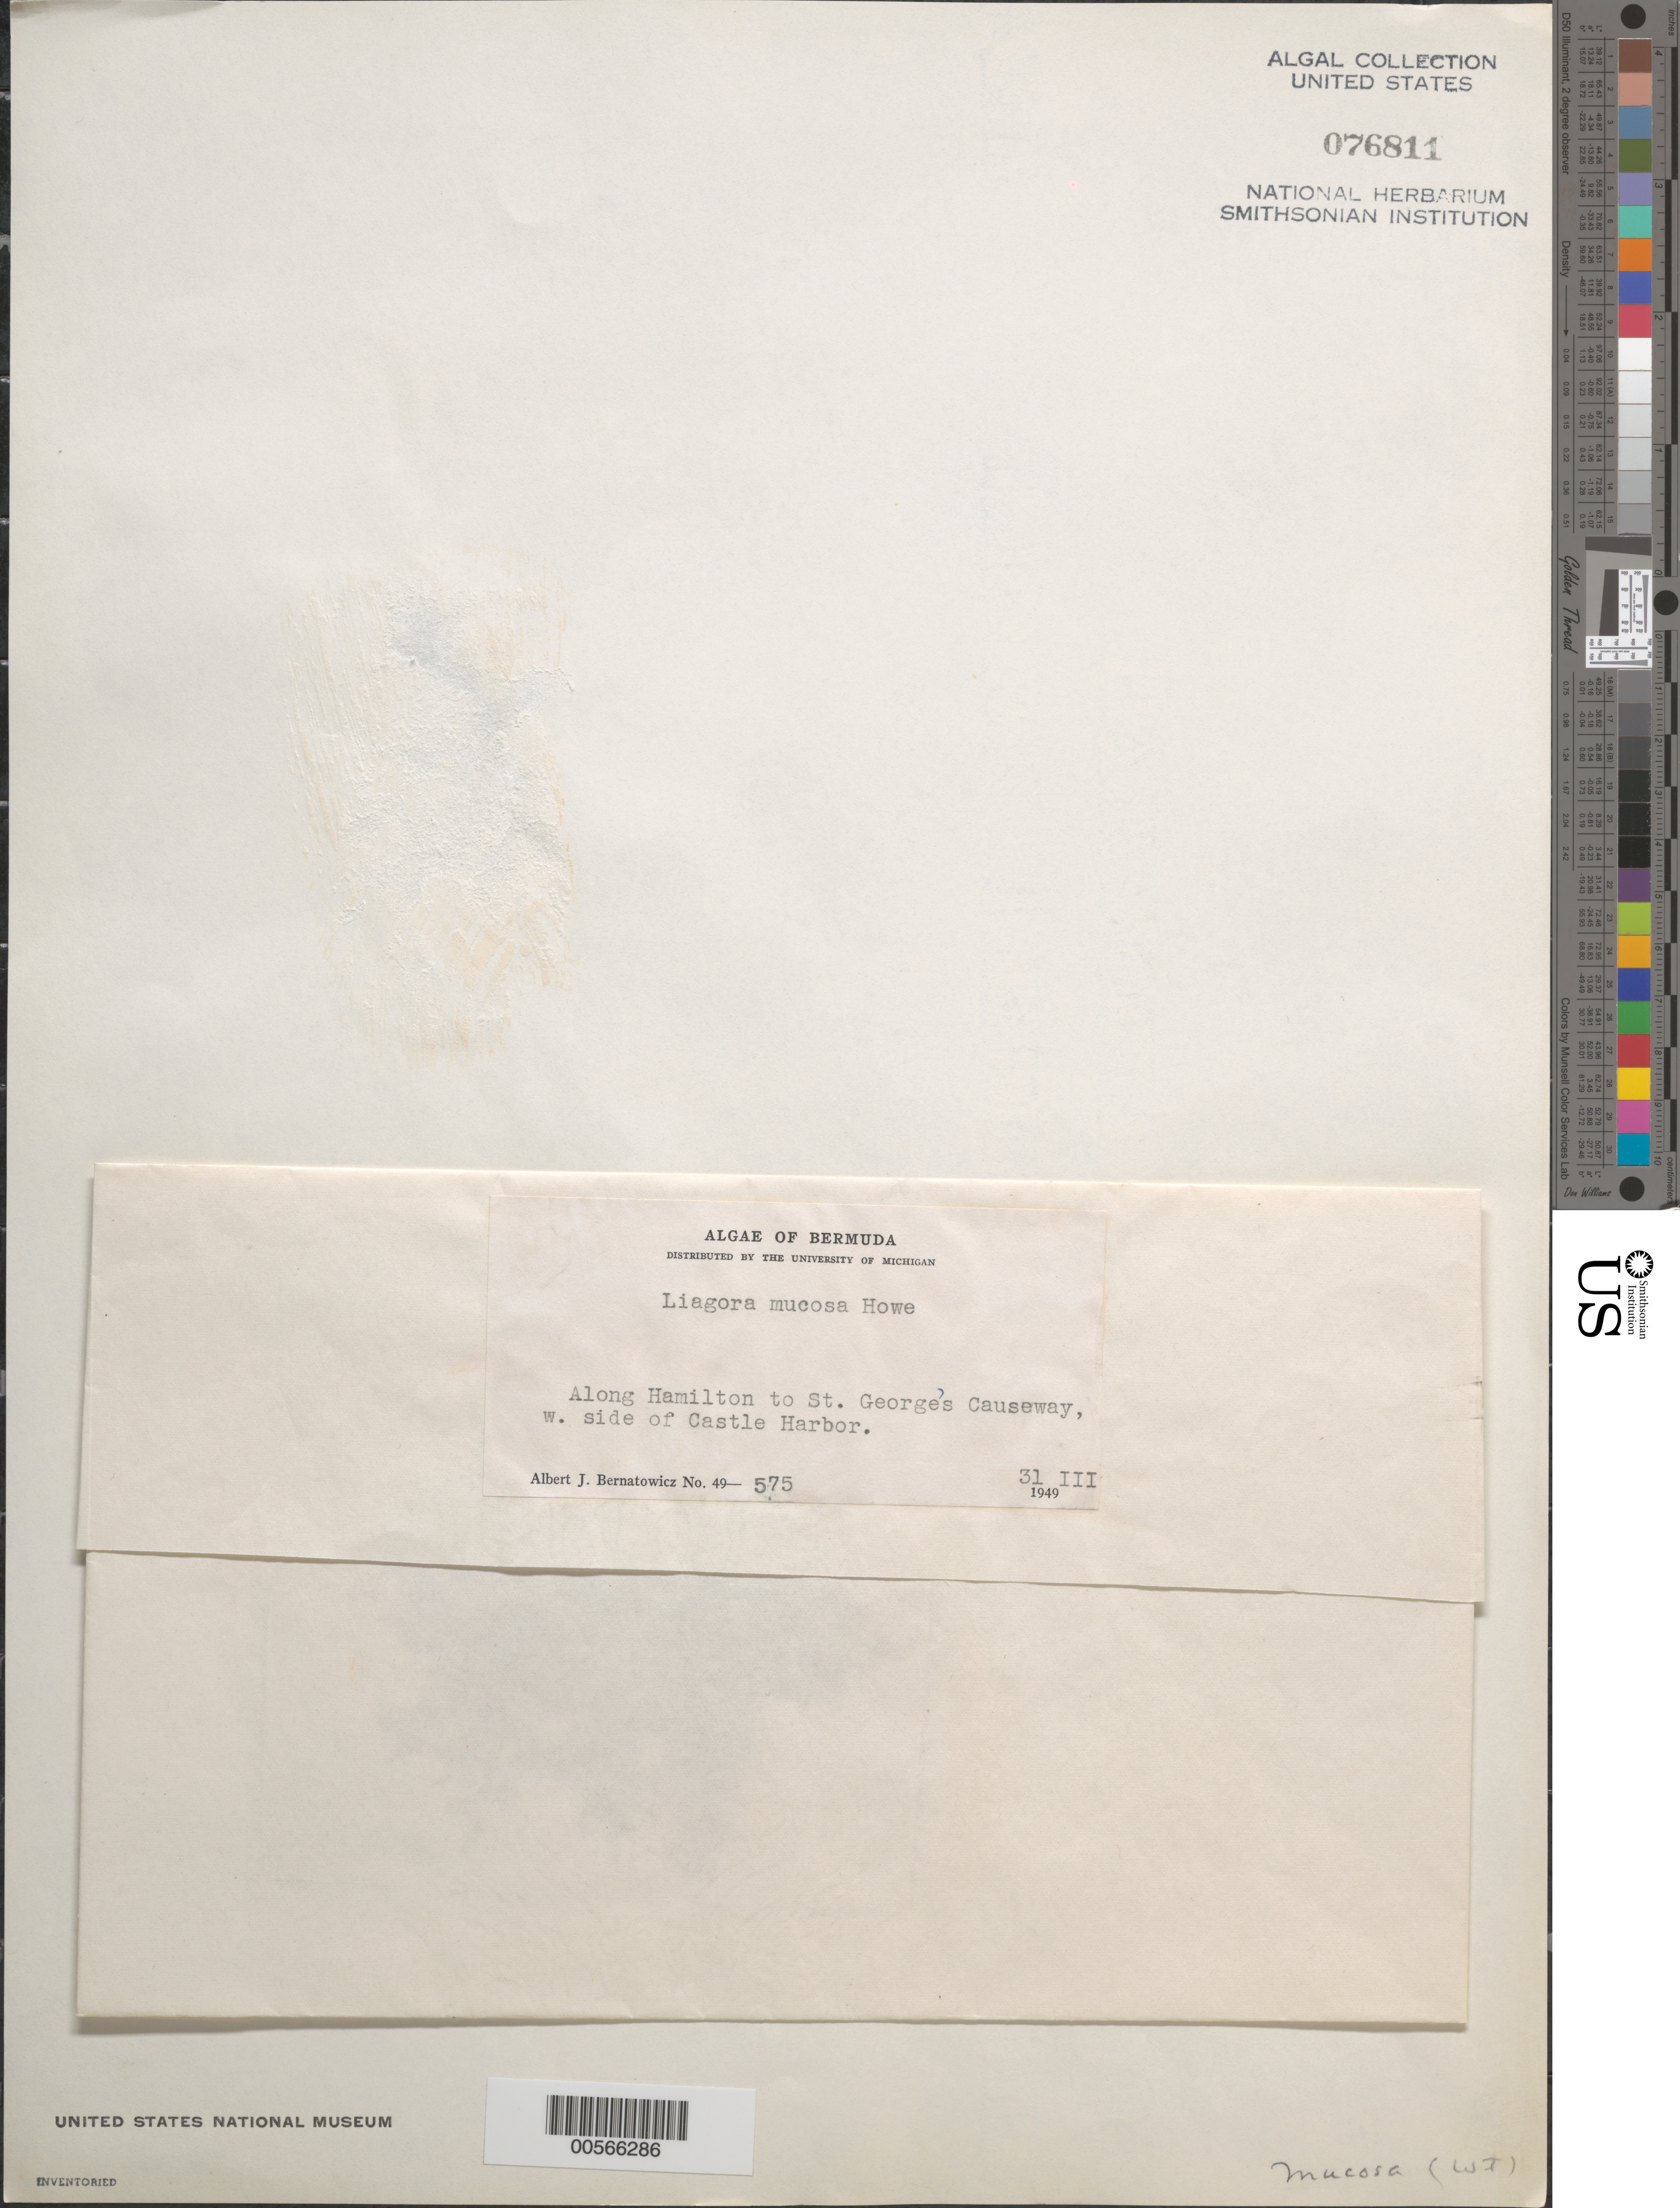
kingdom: Plantae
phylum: Rhodophyta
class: Florideophyceae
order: Nemaliales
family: Liagoraceae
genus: Gloiocallis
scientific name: Gloiocallis dendroidea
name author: (P. Crouan & H. Crouan) S.-M. Lin et al.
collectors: A. Bernatowicz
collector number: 49-575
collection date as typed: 31 Mar 1949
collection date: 1949-03-31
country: Bermuda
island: Bermuda Island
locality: Bermuda-St. George's Causeway, west Castle Harbor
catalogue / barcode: US 76811